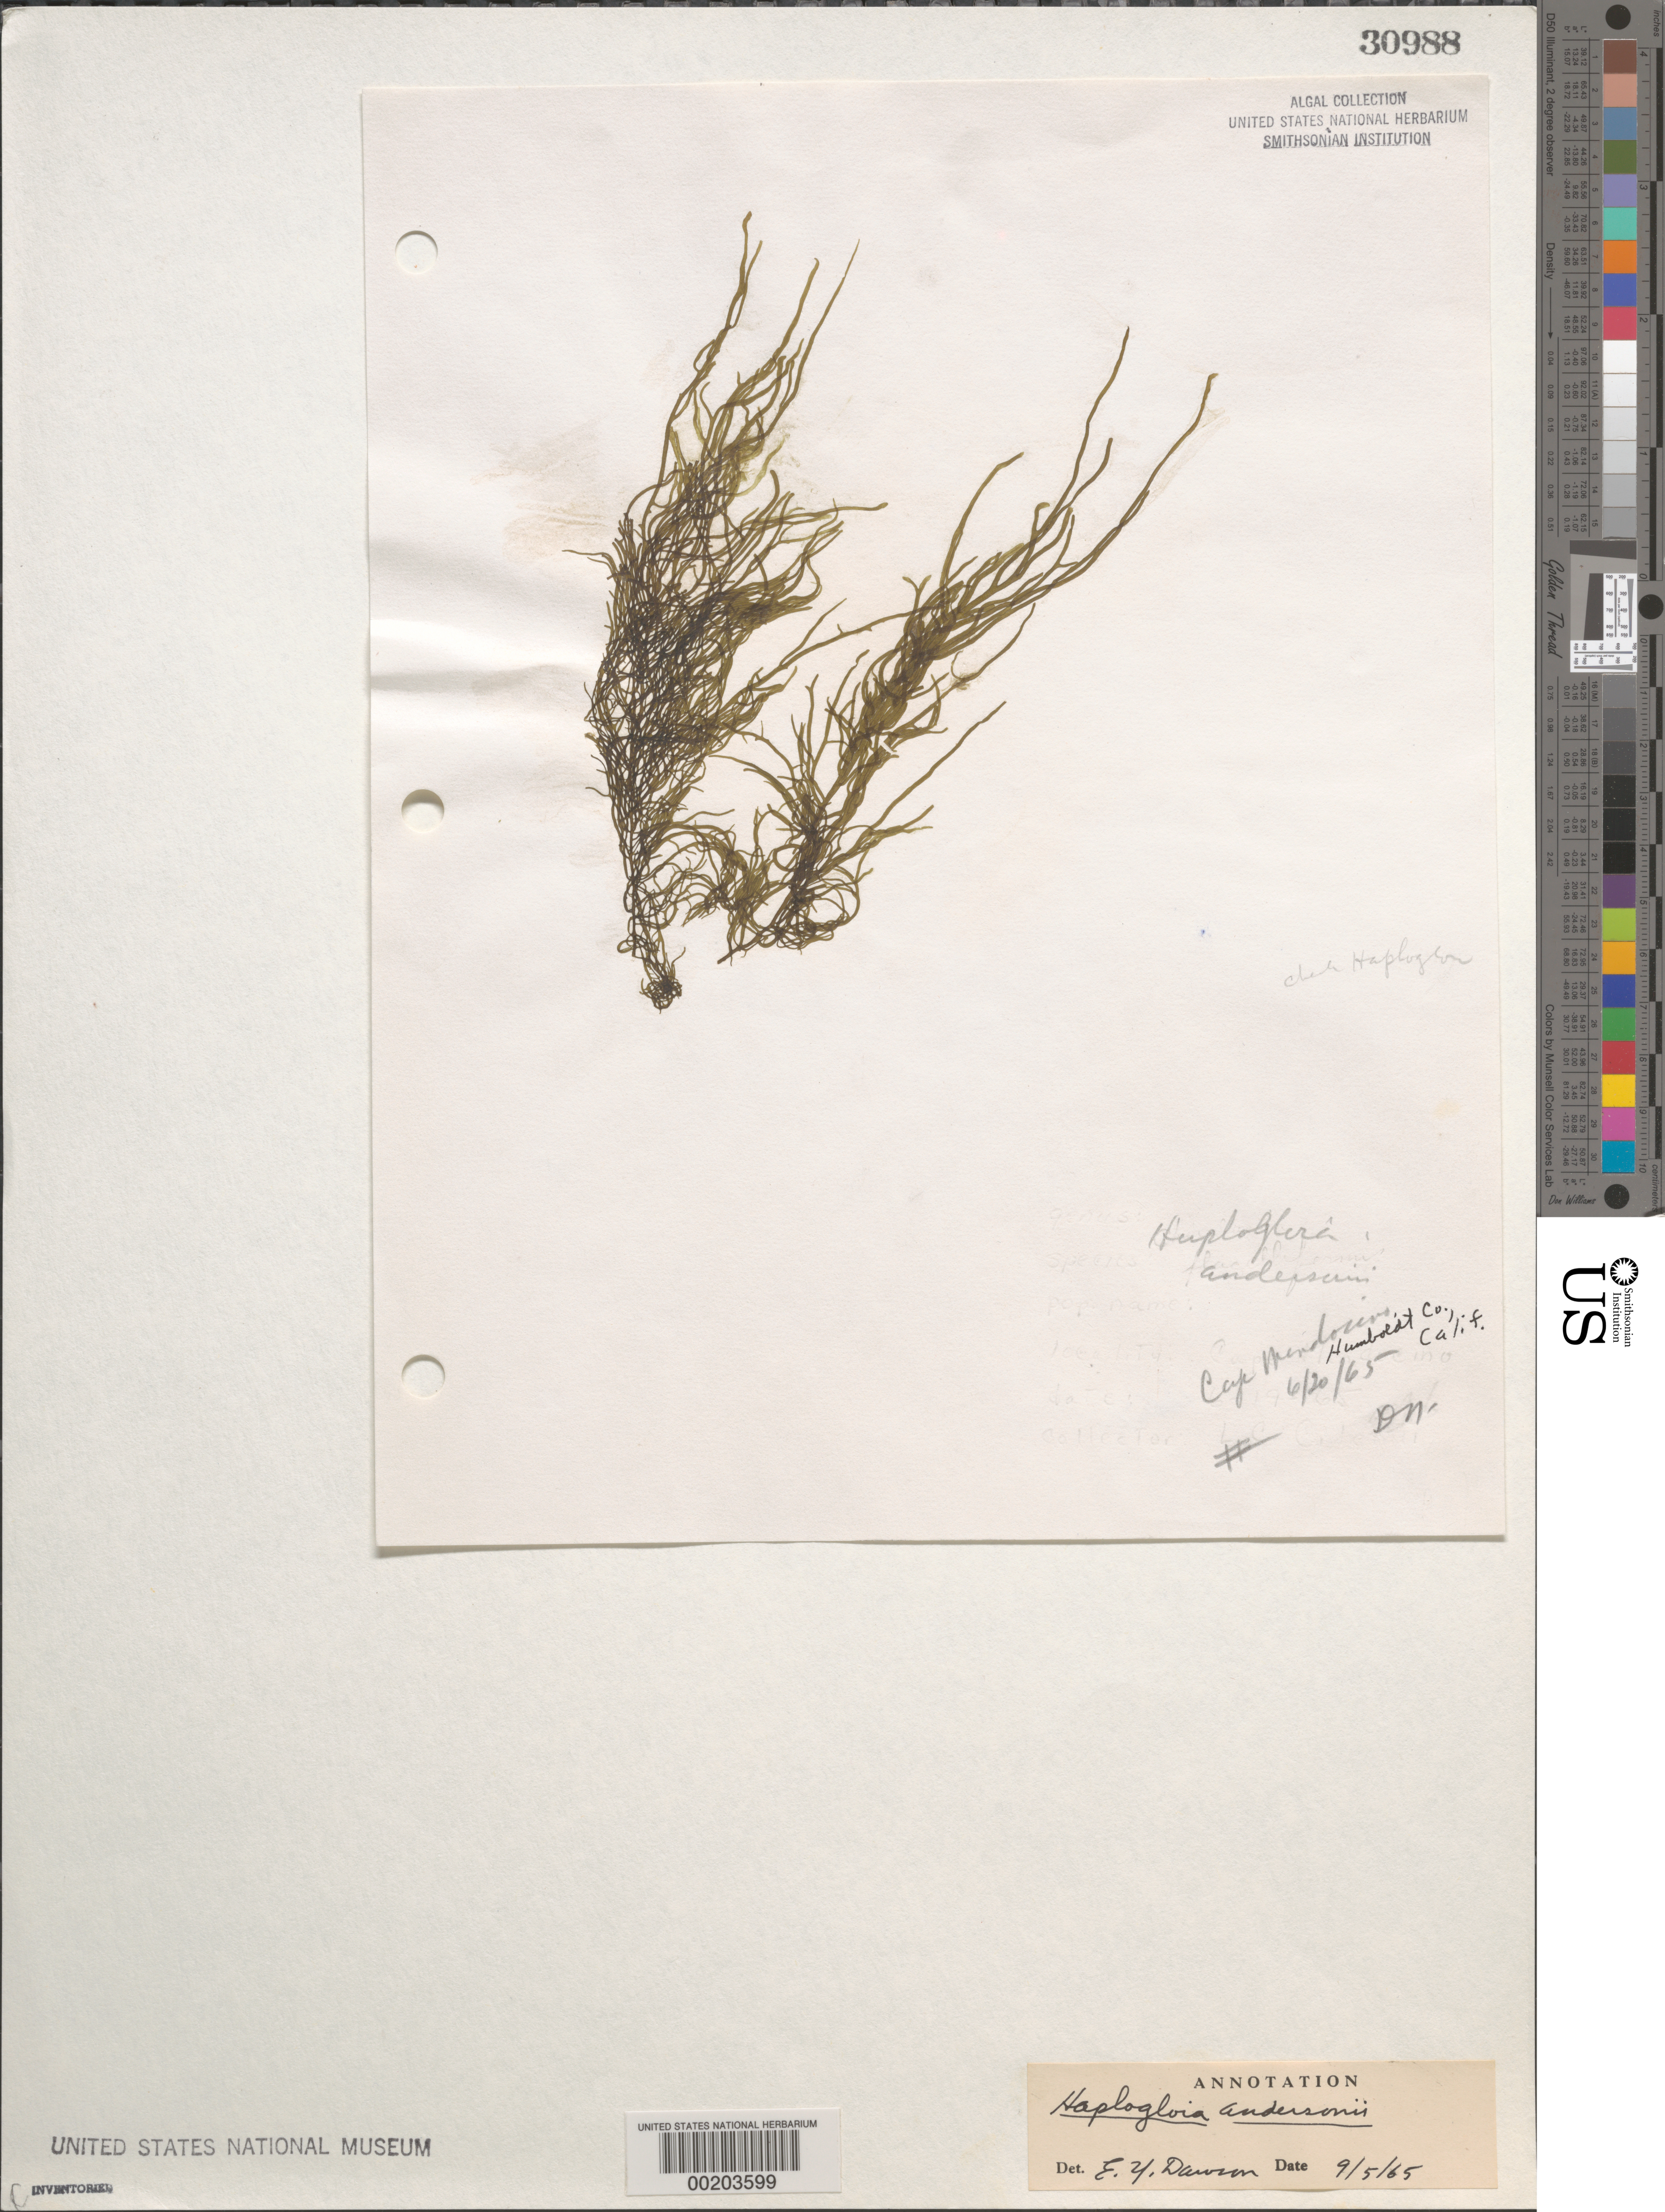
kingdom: Chromista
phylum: Ochrophyta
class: Phaeophyceae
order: Ectocarpales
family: Chordariaceae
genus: Haplogloia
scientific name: Haplogloia andersonii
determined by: Dawson, E. Y.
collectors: D. N.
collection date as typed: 20 Jun 1965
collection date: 1965-06-20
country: United States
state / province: California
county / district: Humboldt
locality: Cape Mendocino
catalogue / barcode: US 30988